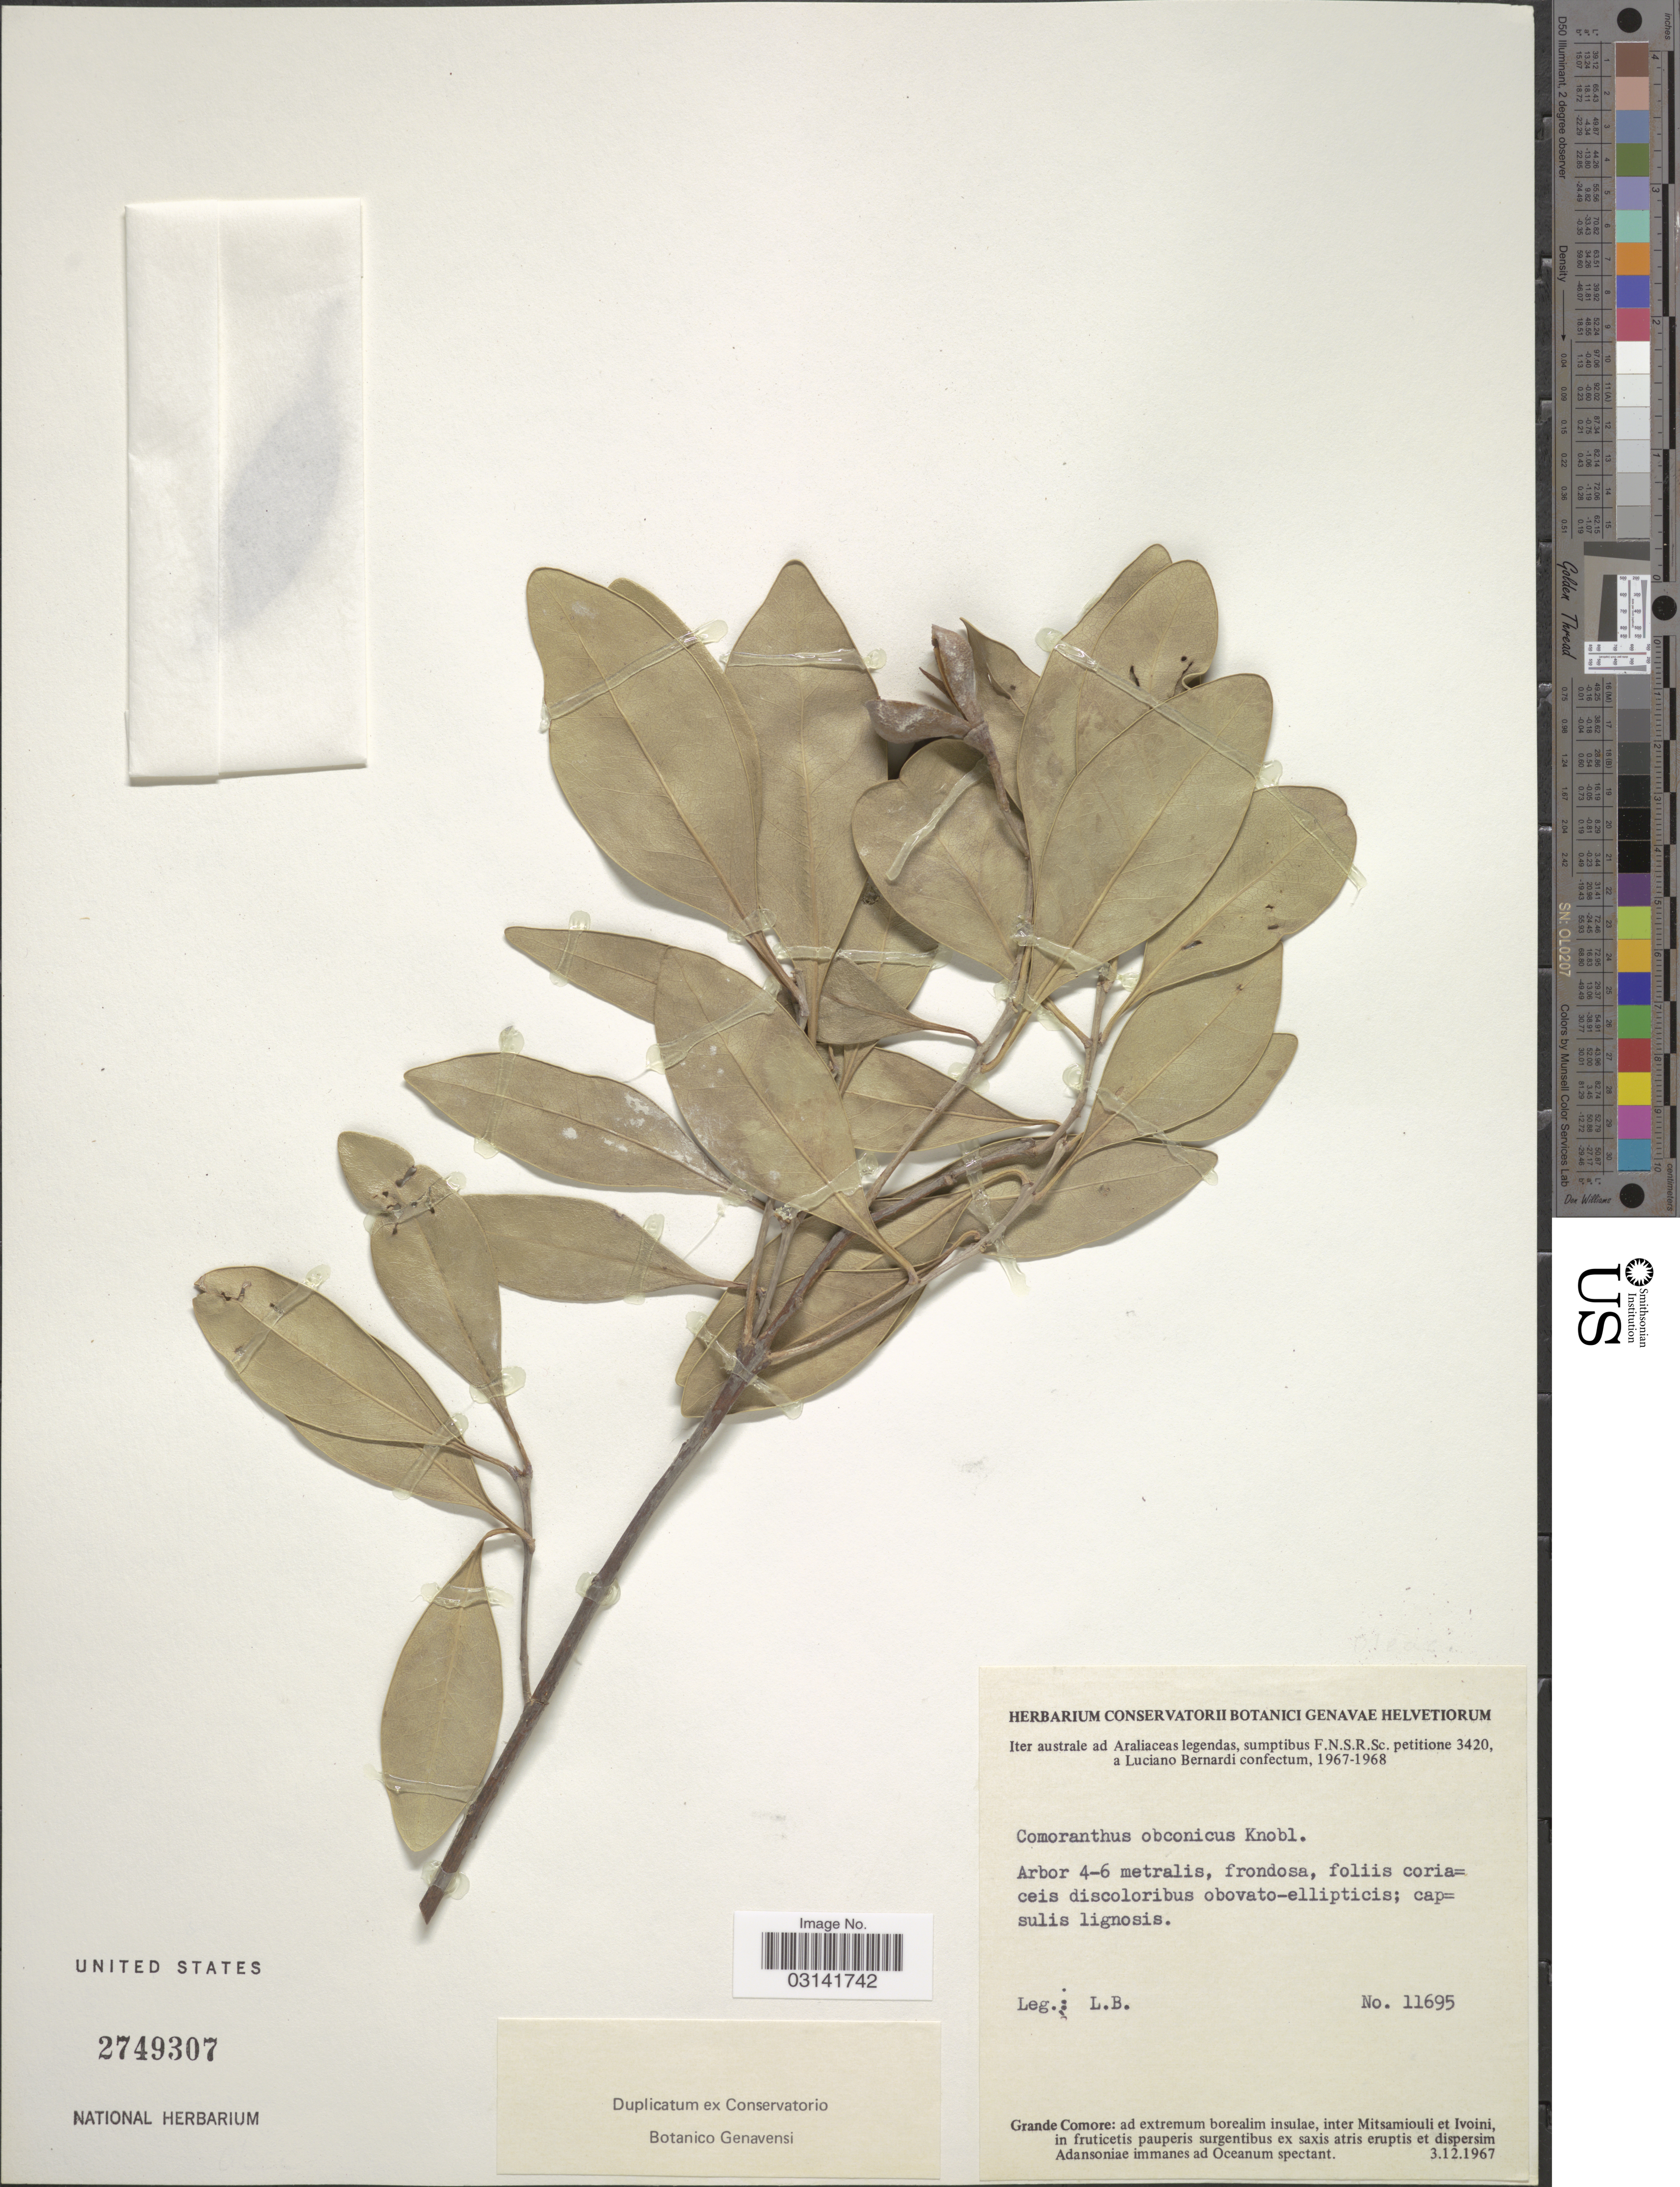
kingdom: Plantae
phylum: Tracheophyta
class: Magnoliopsida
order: Lamiales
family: Oleaceae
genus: Comoranthus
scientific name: Comoranthus obconicus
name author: Knobl.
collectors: L. Bernardi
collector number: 11695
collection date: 1967-12-03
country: Comoros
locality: Grande Comore: ad extremum borealim insulae, inter Mitsamiouli et Ivoini, in fruticetis pauperis surgentibus ex saxis atris eruptis et dispersim Adansoniae immanes ad Oceanum spectant.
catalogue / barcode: US 2749307